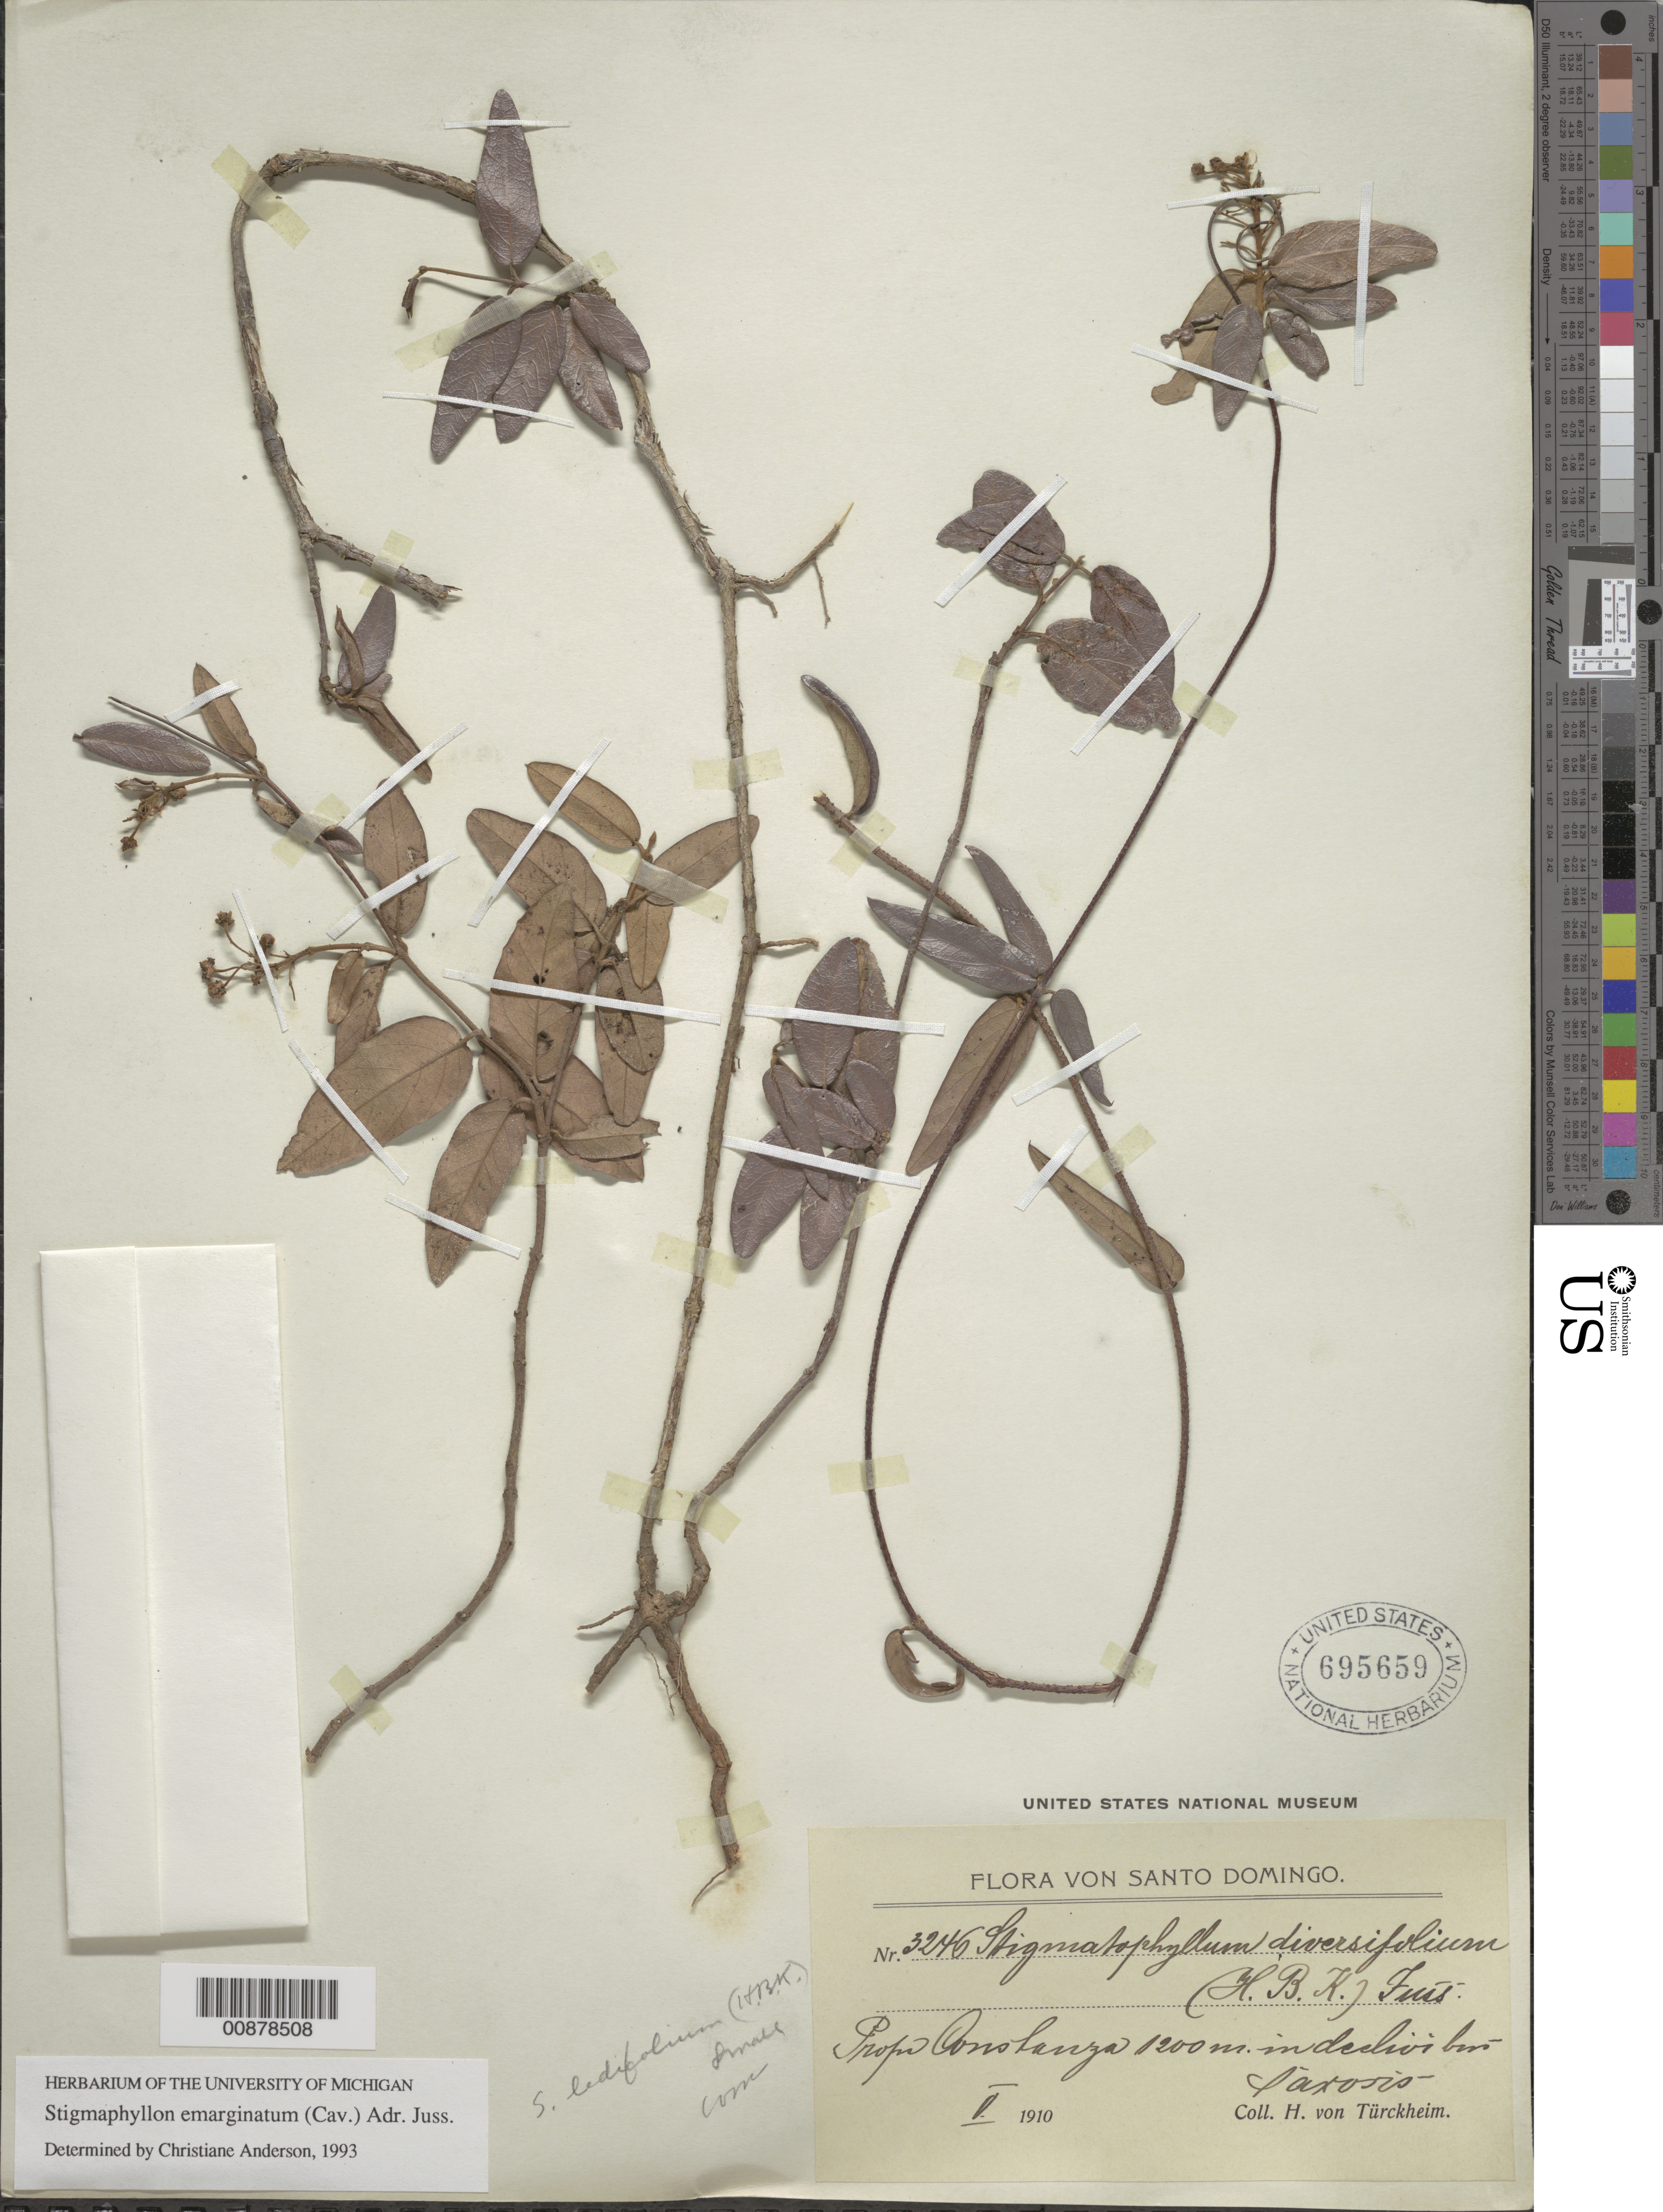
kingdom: Plantae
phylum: Tracheophyta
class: Magnoliopsida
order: Malpighiales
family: Malpighiaceae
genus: Stigmaphyllon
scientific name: Stigmaphyllon emarginatum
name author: (Cav.) A. Juss.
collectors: H. von Türckheim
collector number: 3246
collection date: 1910-05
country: Dominican Republic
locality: Santo Domingo. Prope Constanza.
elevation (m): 1200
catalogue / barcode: US 695659